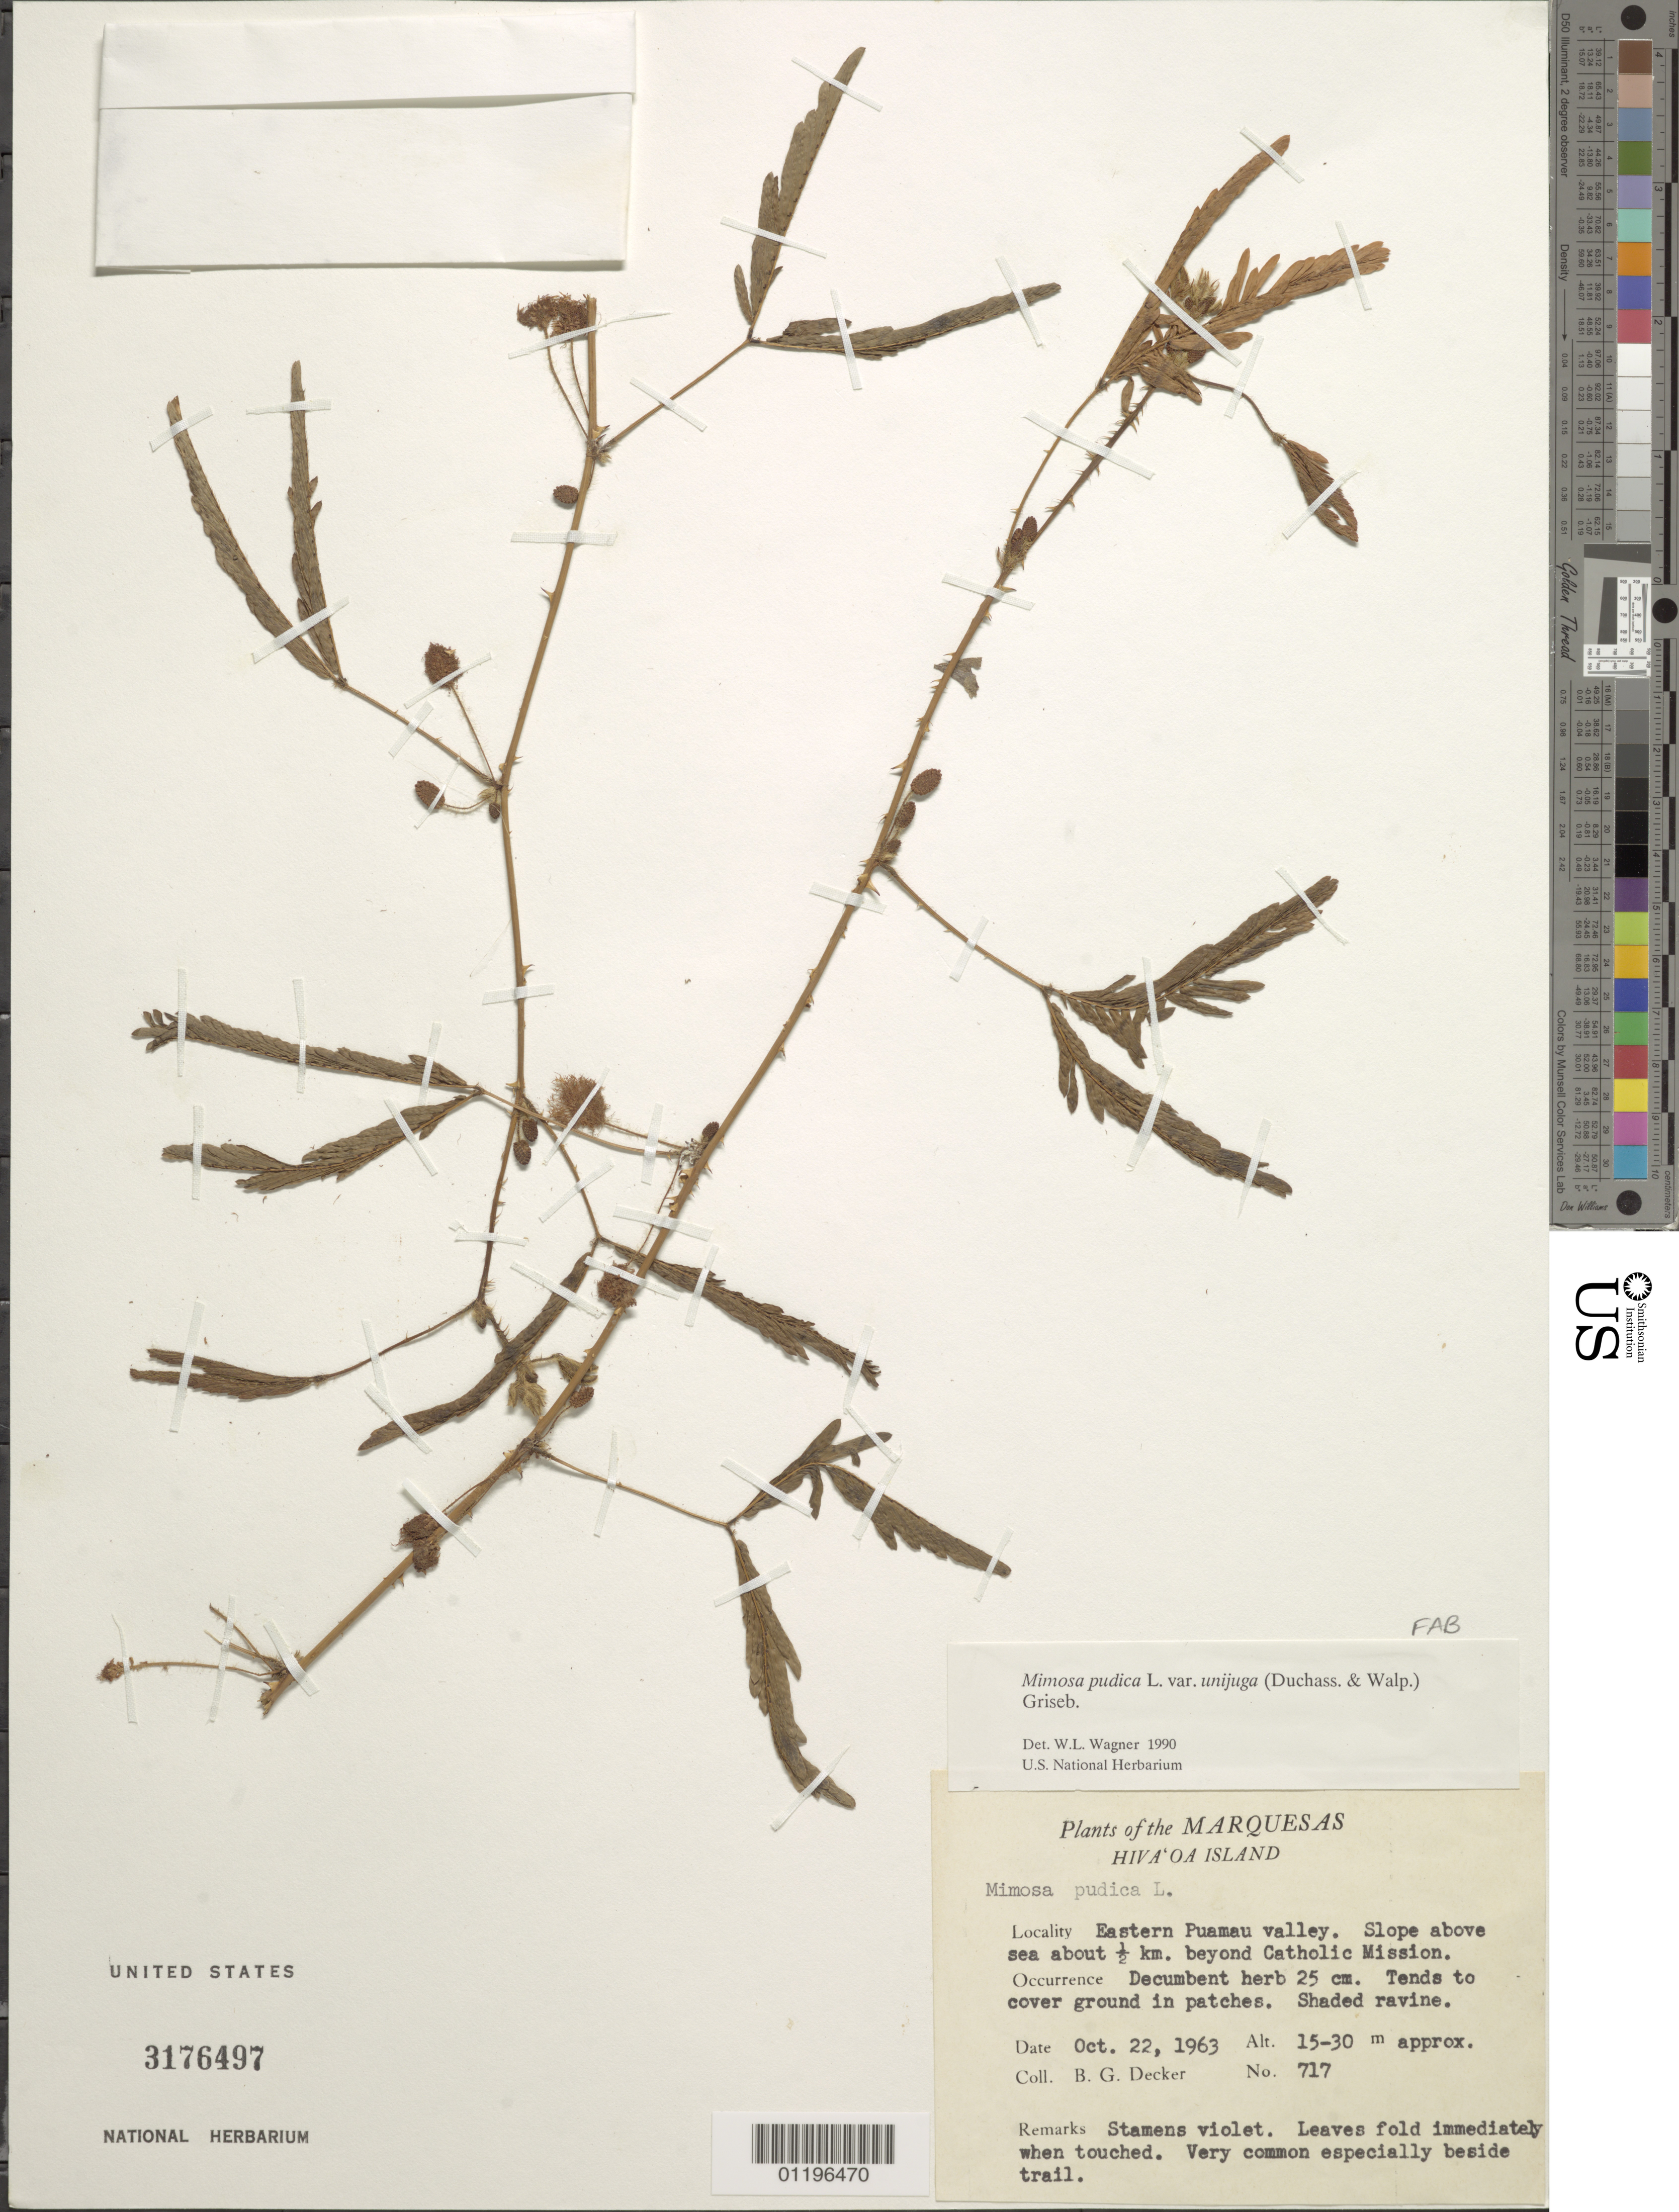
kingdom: Plantae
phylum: Tracheophyta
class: Magnoliopsida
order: Fabales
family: Fabaceae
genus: Mimosa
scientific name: Mimosa pudica var. unijuga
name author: (Walp. & Duchass.) Griseb.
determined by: Wagner, W. L., (BOT), Smithsonian Institution - National Museum of Natural History (UNITED STATES)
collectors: B. G. Decker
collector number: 717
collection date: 1963-10-22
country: French Polynesia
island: Hiva Oa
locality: E Puamau Valley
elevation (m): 15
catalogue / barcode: US 3176497